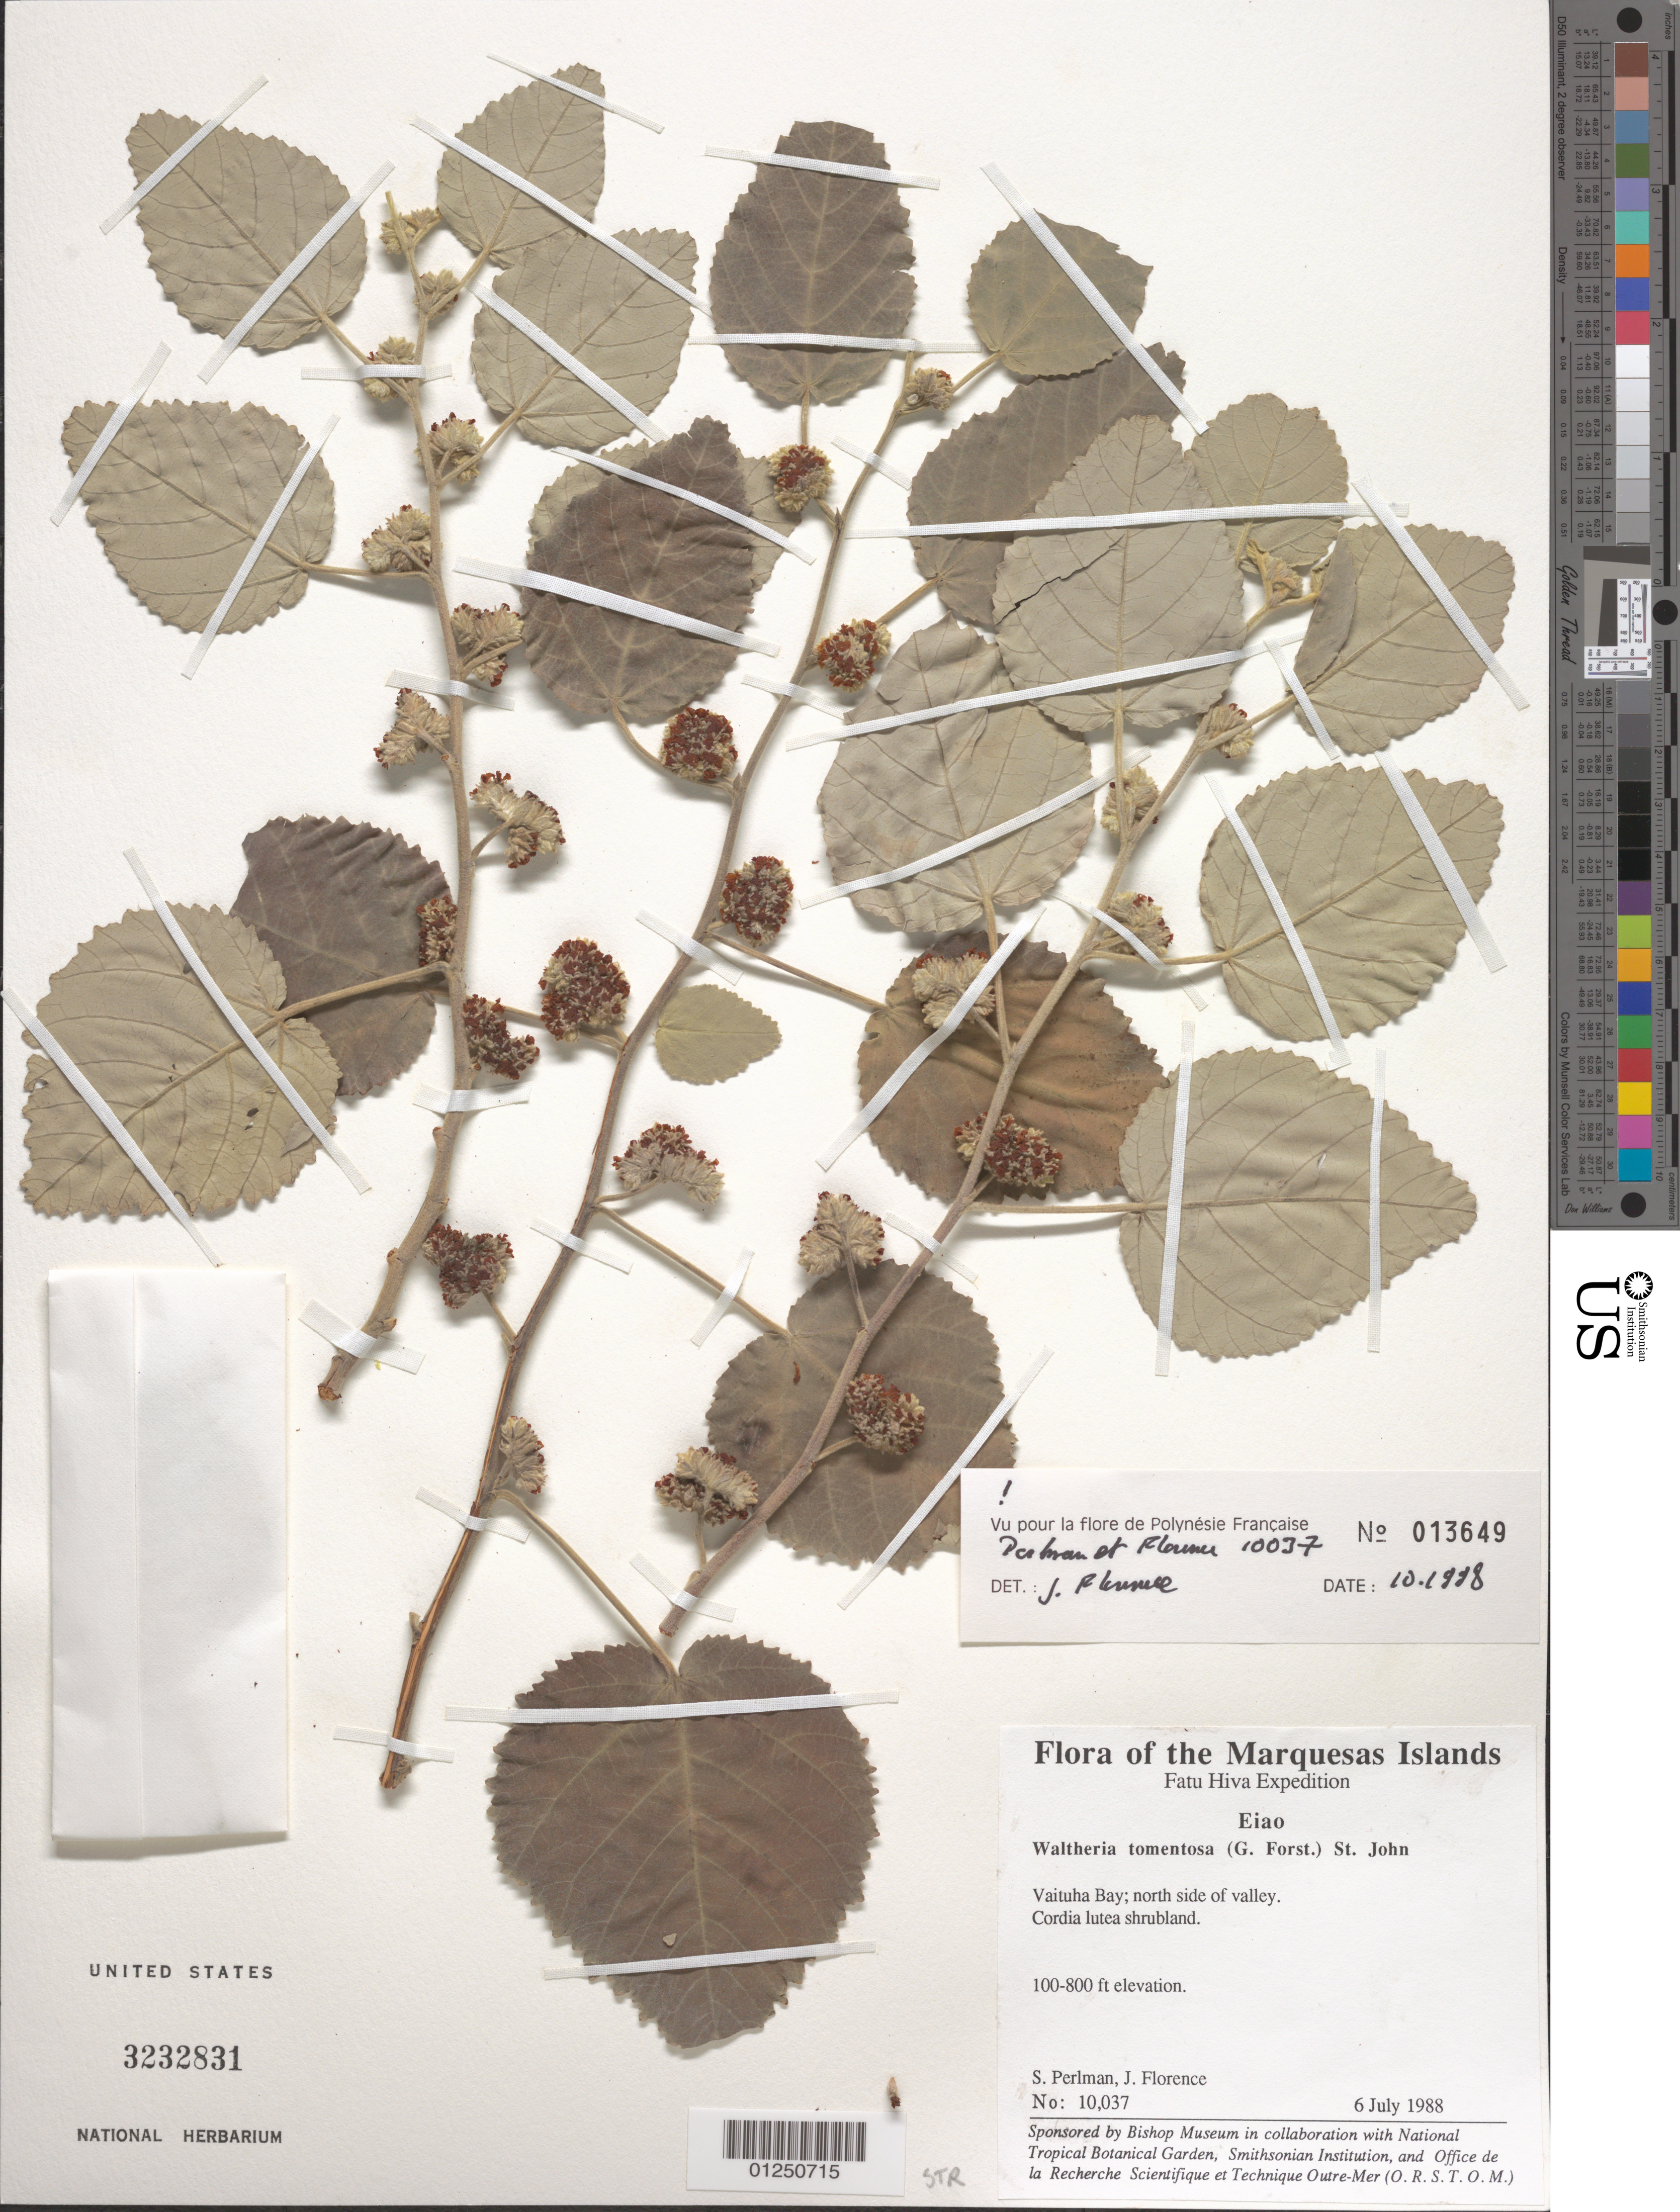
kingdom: Plantae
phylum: Tracheophyta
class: Magnoliopsida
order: Malvales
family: Malvaceae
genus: Waltheria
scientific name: Waltheria tomentosa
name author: (J.R. Forst. & G. Forst.) H. St. John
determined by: Florence, J.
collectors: S. P. Perlman & J. Florence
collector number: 10037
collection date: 1988-07-06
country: French Polynesia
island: Eiao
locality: Vaituha Bay, N side of valley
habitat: Cordia lutea shrubland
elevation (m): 31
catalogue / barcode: US 3232831